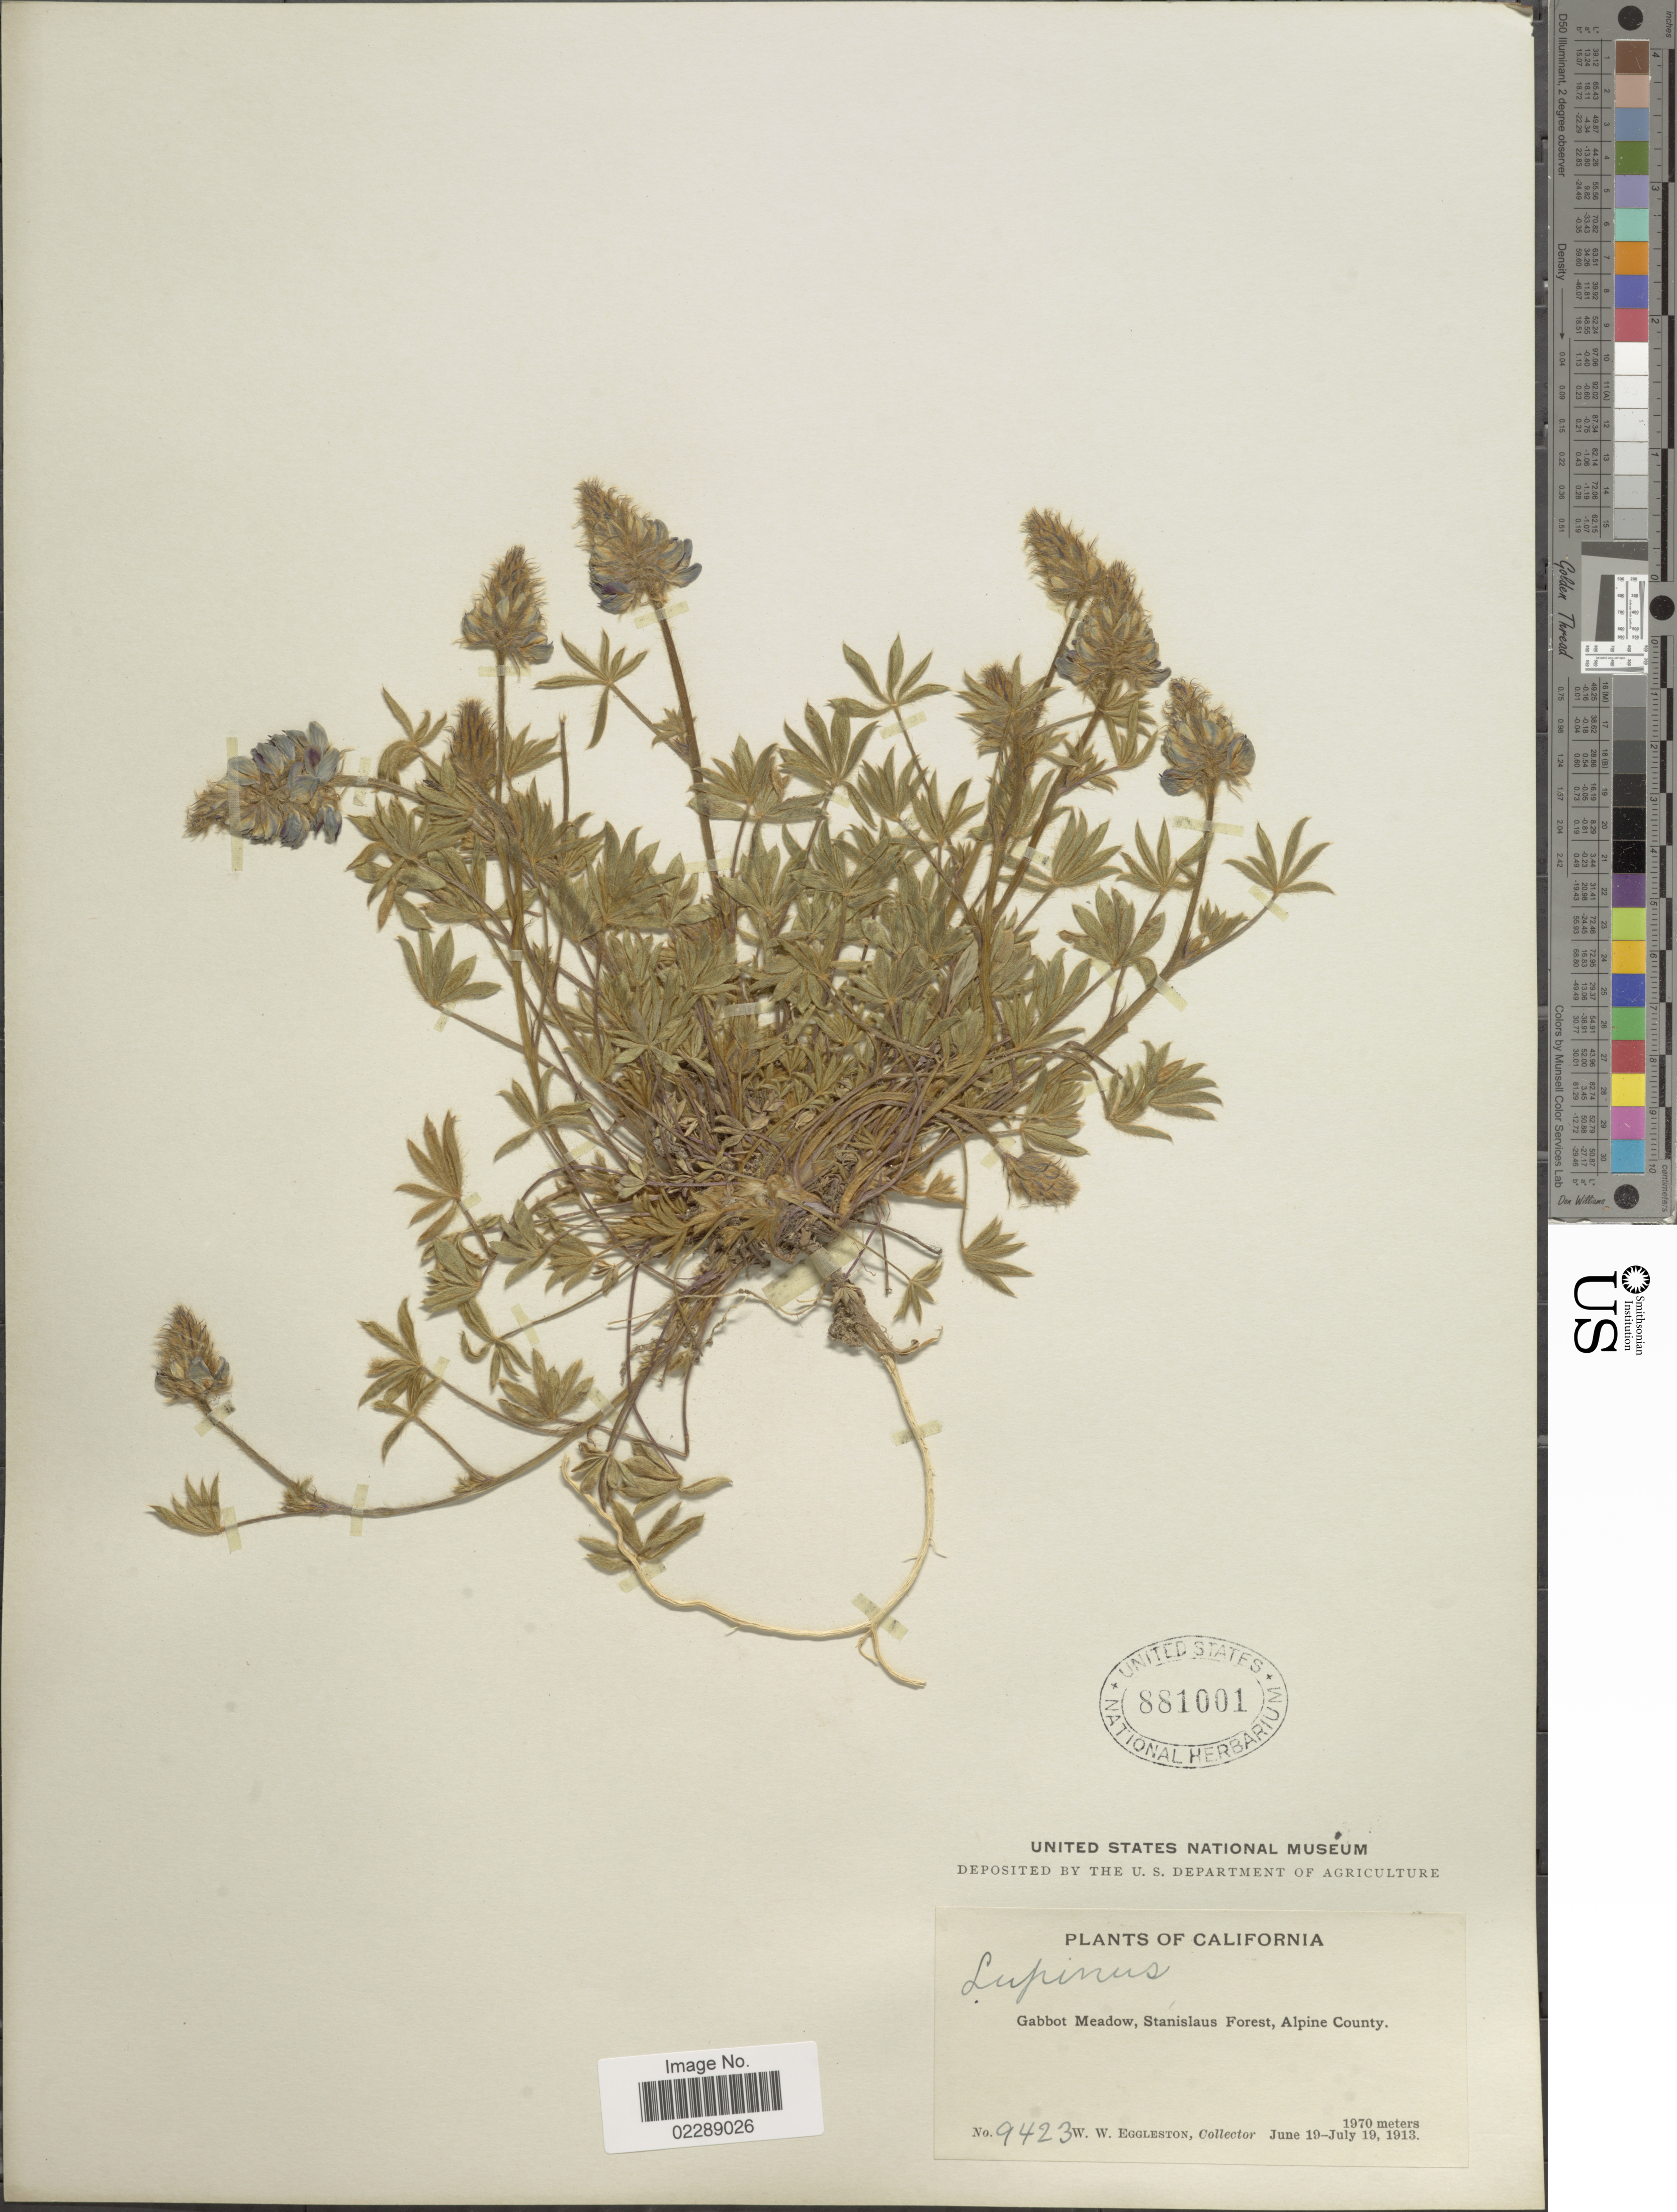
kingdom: Plantae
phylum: Tracheophyta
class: Magnoliopsida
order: Fabales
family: Fabaceae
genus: Lupinus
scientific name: Lupinus sp.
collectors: W. W. Eggleston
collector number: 9423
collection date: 1913-06-19/1913-07-19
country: United States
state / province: California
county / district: Alpine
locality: Gabbot Meadow, Stanislaus Forest Forest, Alpine County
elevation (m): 1970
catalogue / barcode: US 881001